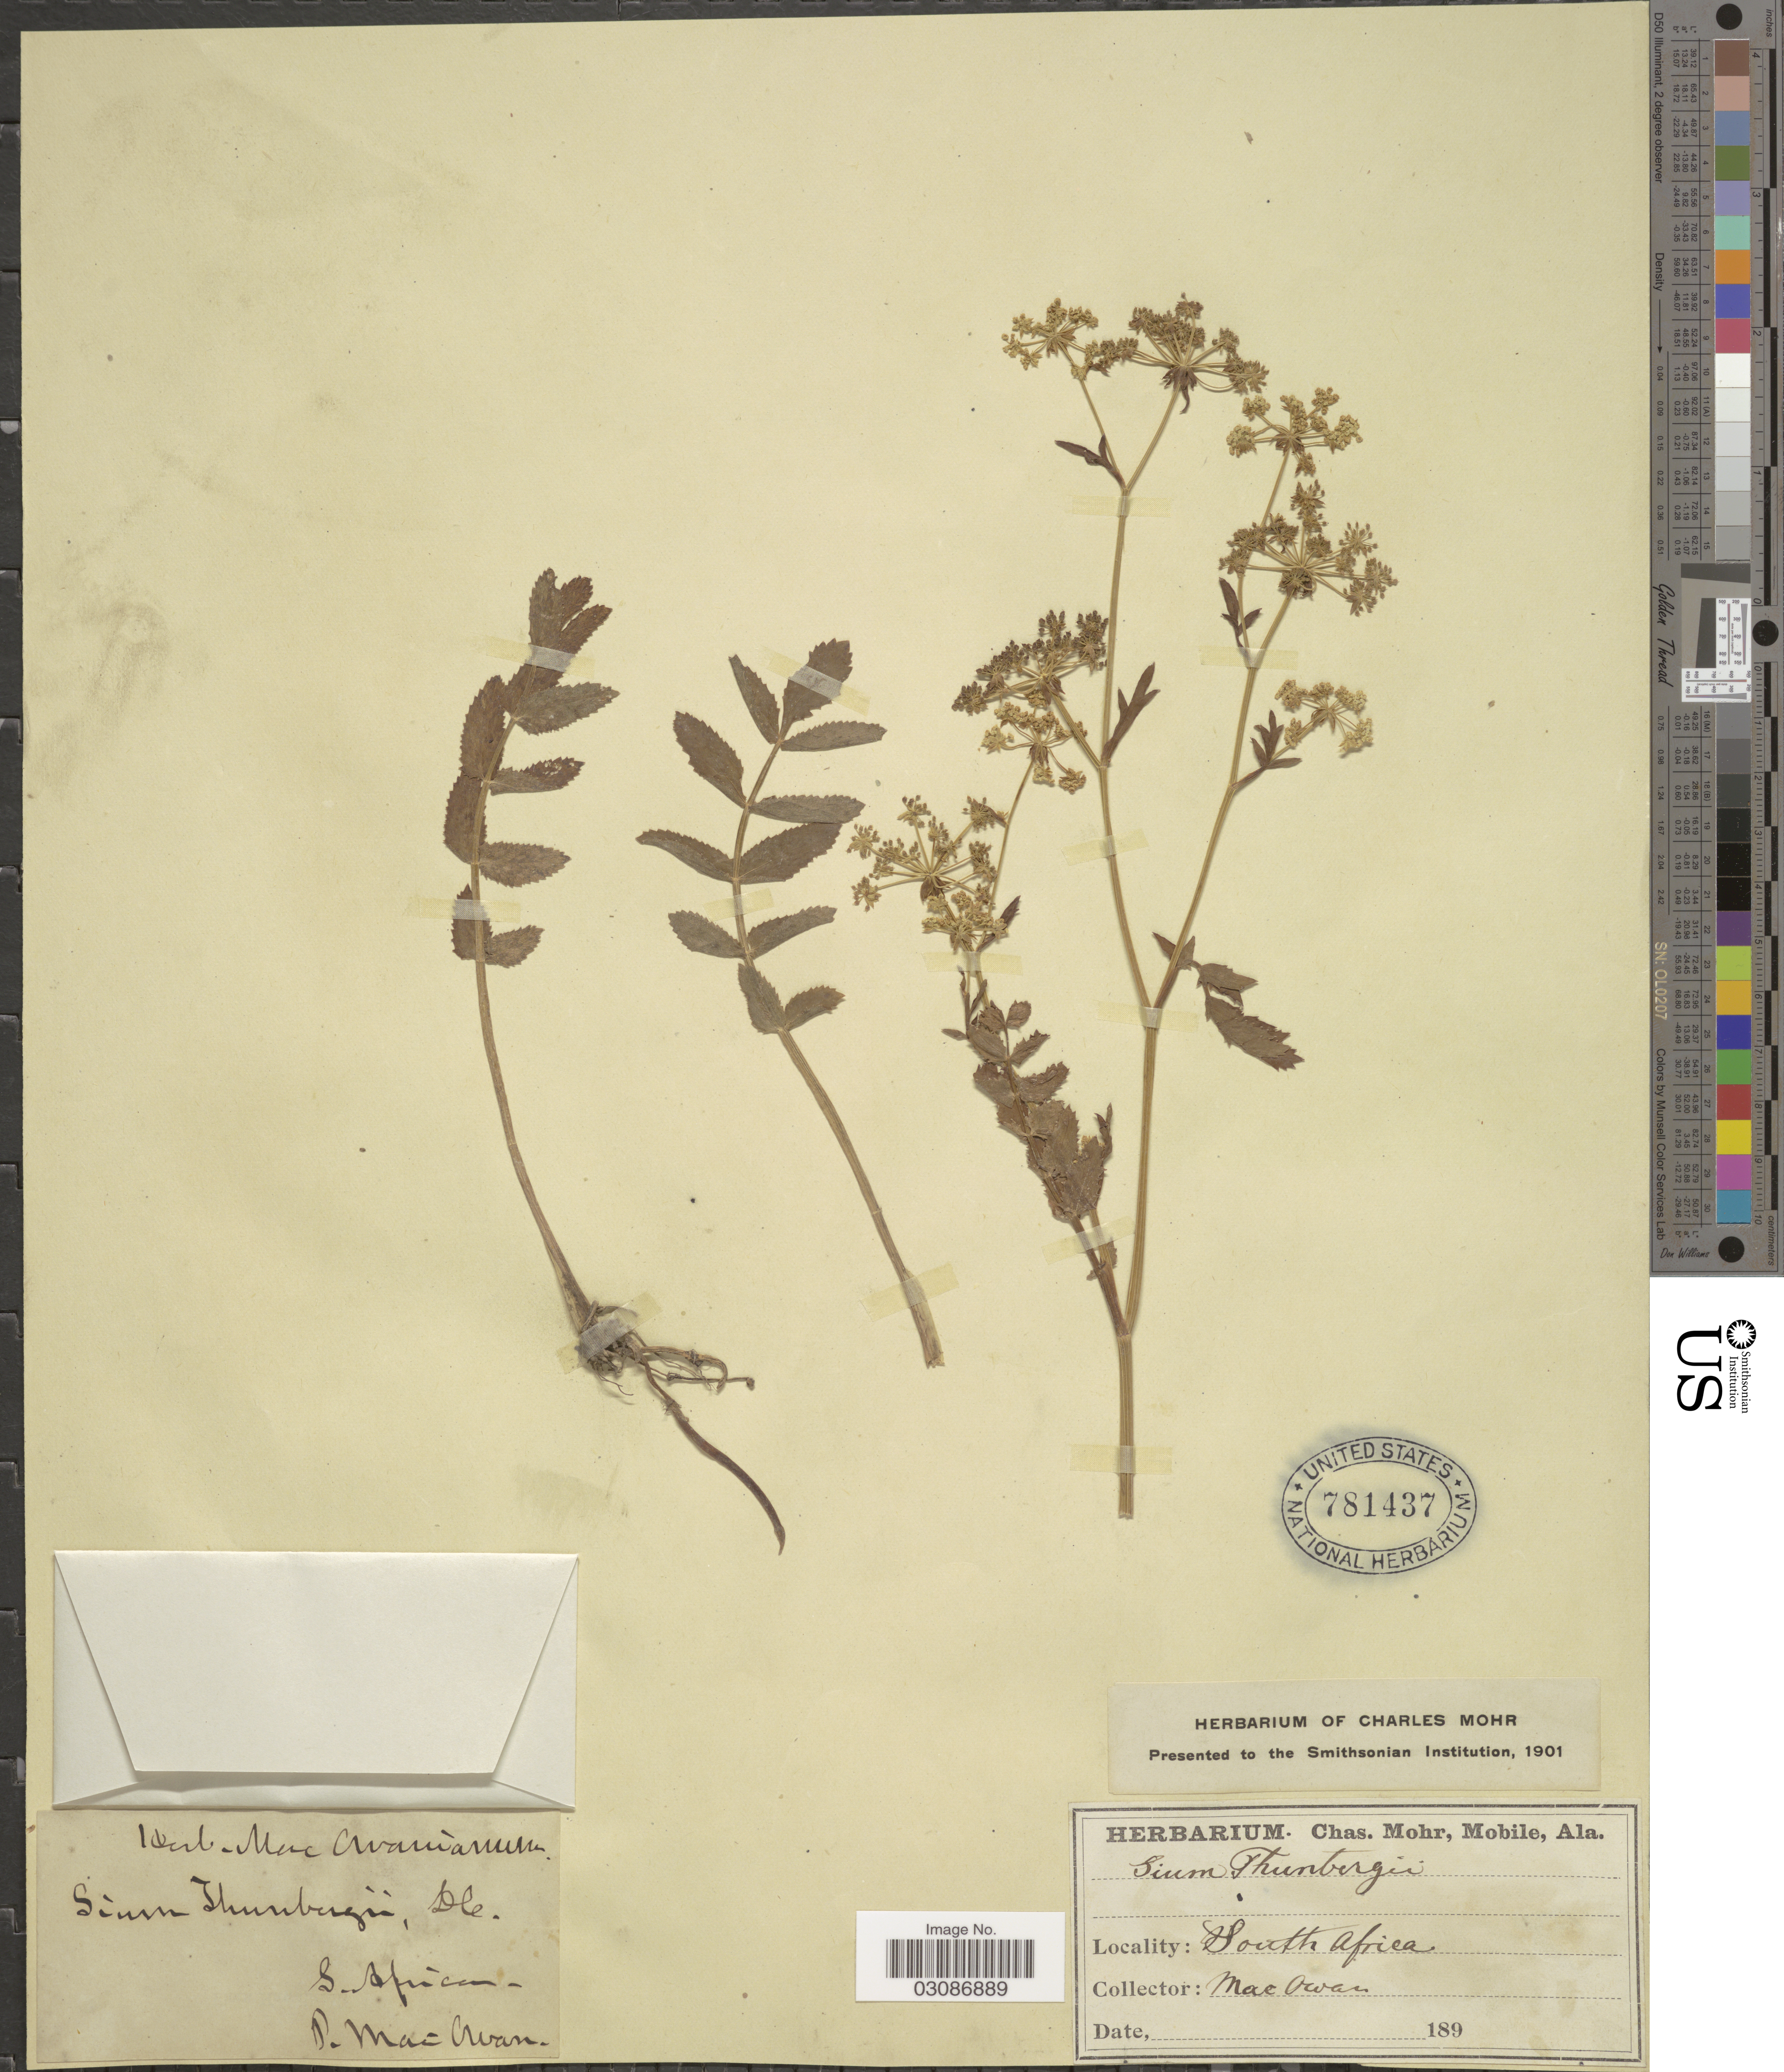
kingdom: Plantae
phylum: Tracheophyta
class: Magnoliopsida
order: Apiales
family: Apiaceae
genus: Sium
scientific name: Sium thunbergii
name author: DC.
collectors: P. MacOwan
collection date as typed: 189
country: South Africa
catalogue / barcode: US 781437